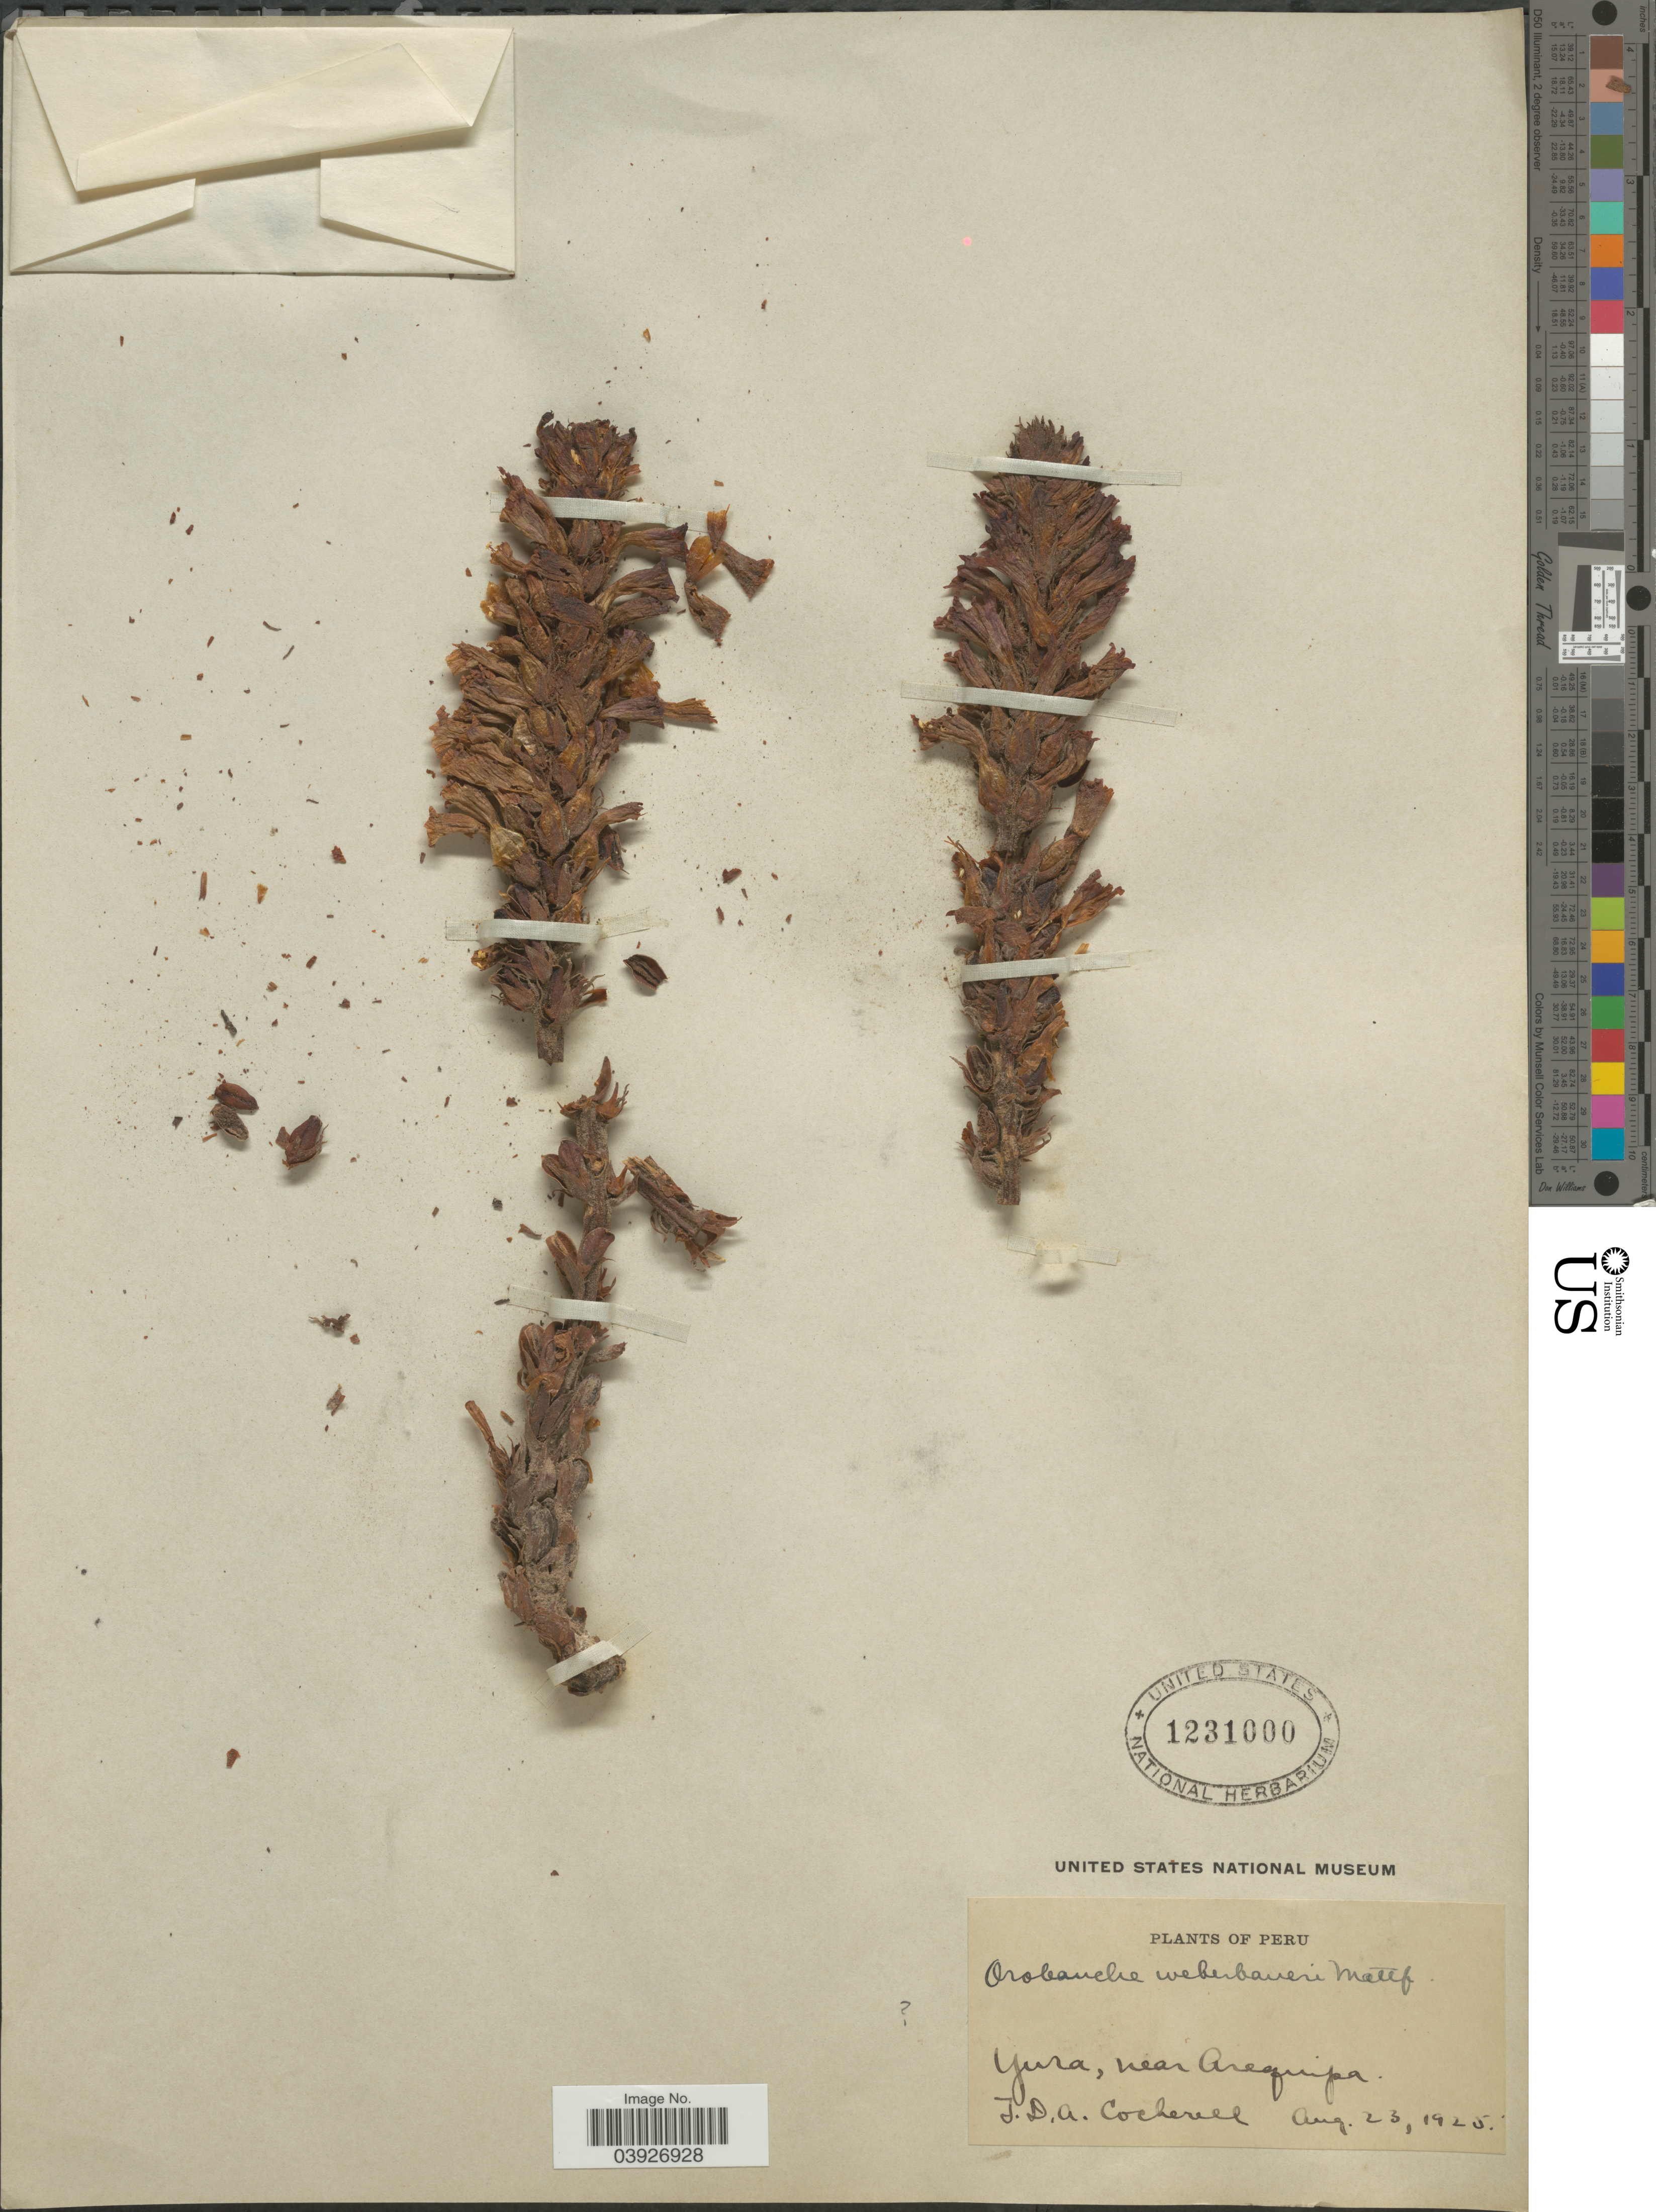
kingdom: Plantae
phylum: Tracheophyta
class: Magnoliopsida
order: Lamiales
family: Orobanchaceae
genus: Orobanche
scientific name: Orobanche weberbaueri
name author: Mattf.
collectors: J. Cocherill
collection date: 1925-08-23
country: Peru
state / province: Arequipa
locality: Yura, near Arequipa.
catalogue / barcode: US 1231000